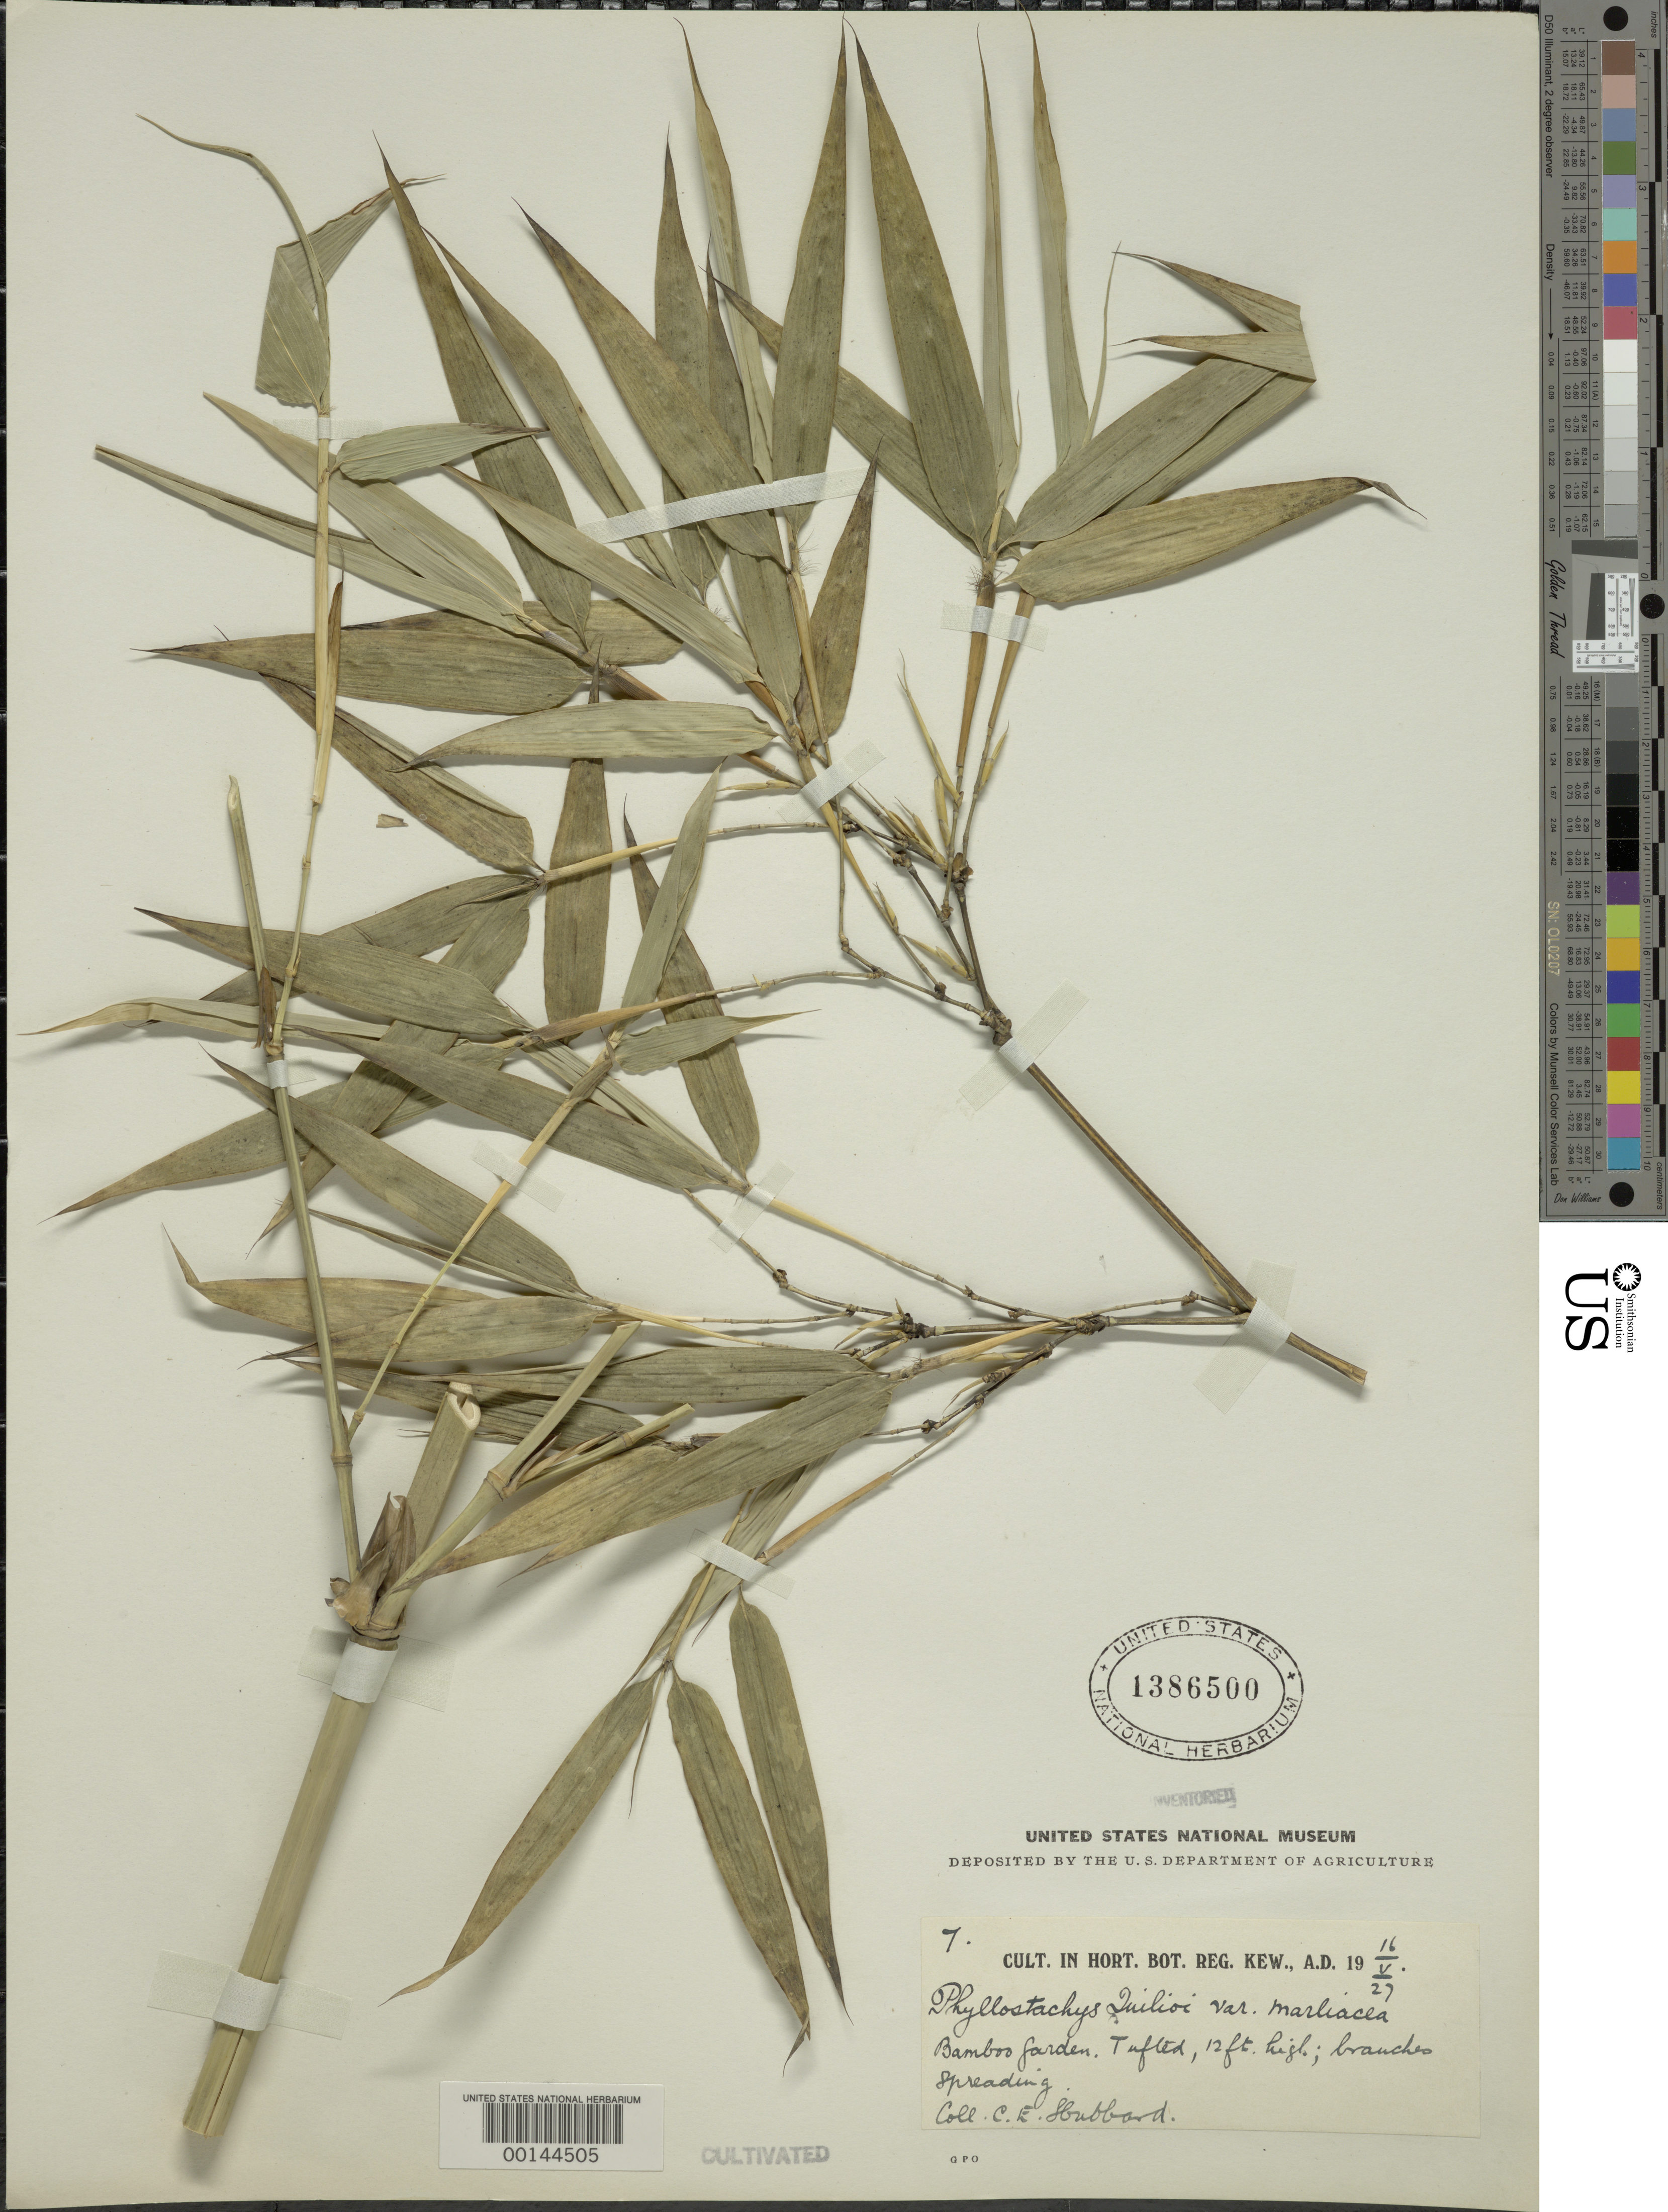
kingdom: Plantae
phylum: Tracheophyta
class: Liliopsida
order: Poales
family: Poaceae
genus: Phyllostachys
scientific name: Phyllostachys sp.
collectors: C. E. Hubbard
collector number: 7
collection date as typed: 16 May 1927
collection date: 1927-05-16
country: United Kingdom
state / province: England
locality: Kew, royal botanic garden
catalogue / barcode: US 1386500